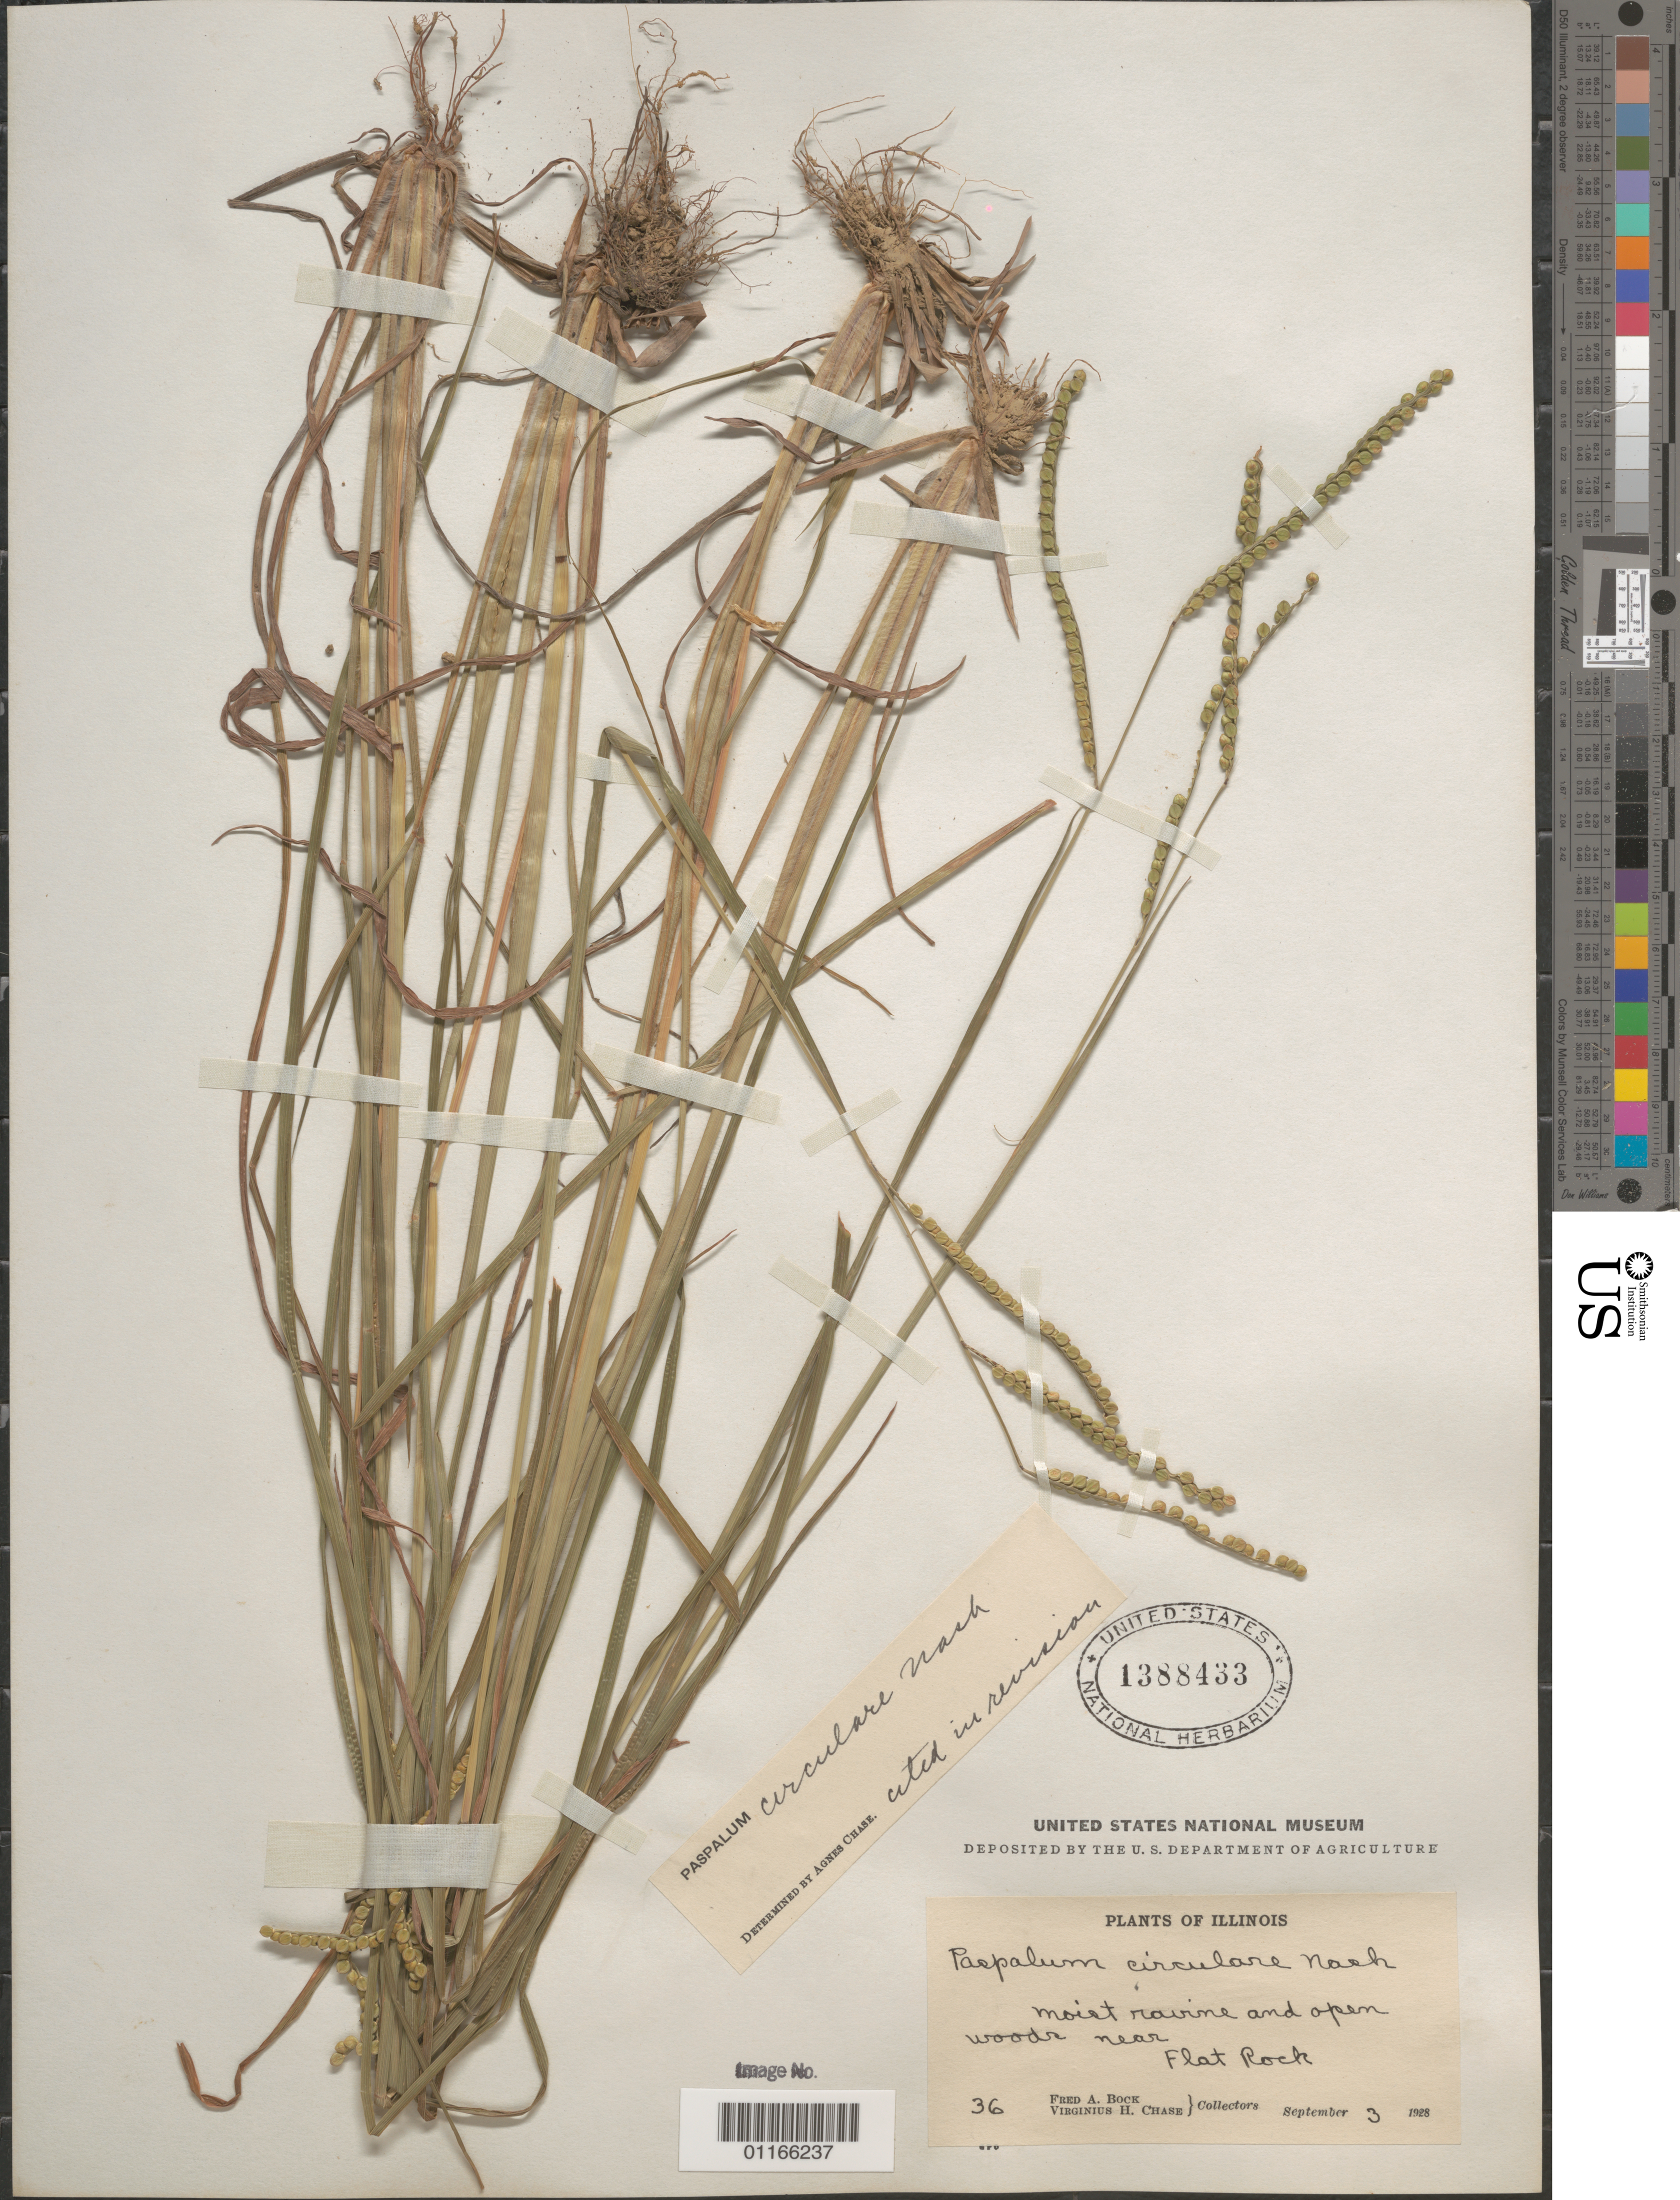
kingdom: Plantae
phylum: Tracheophyta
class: Liliopsida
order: Poales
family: Poaceae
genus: Paspalum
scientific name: Paspalum circulare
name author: Nash in Britton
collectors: F. Bock & V. H. Chase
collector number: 36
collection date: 1928-09-03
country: United States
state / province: Illinois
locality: Near Flat Rock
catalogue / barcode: US 1388433